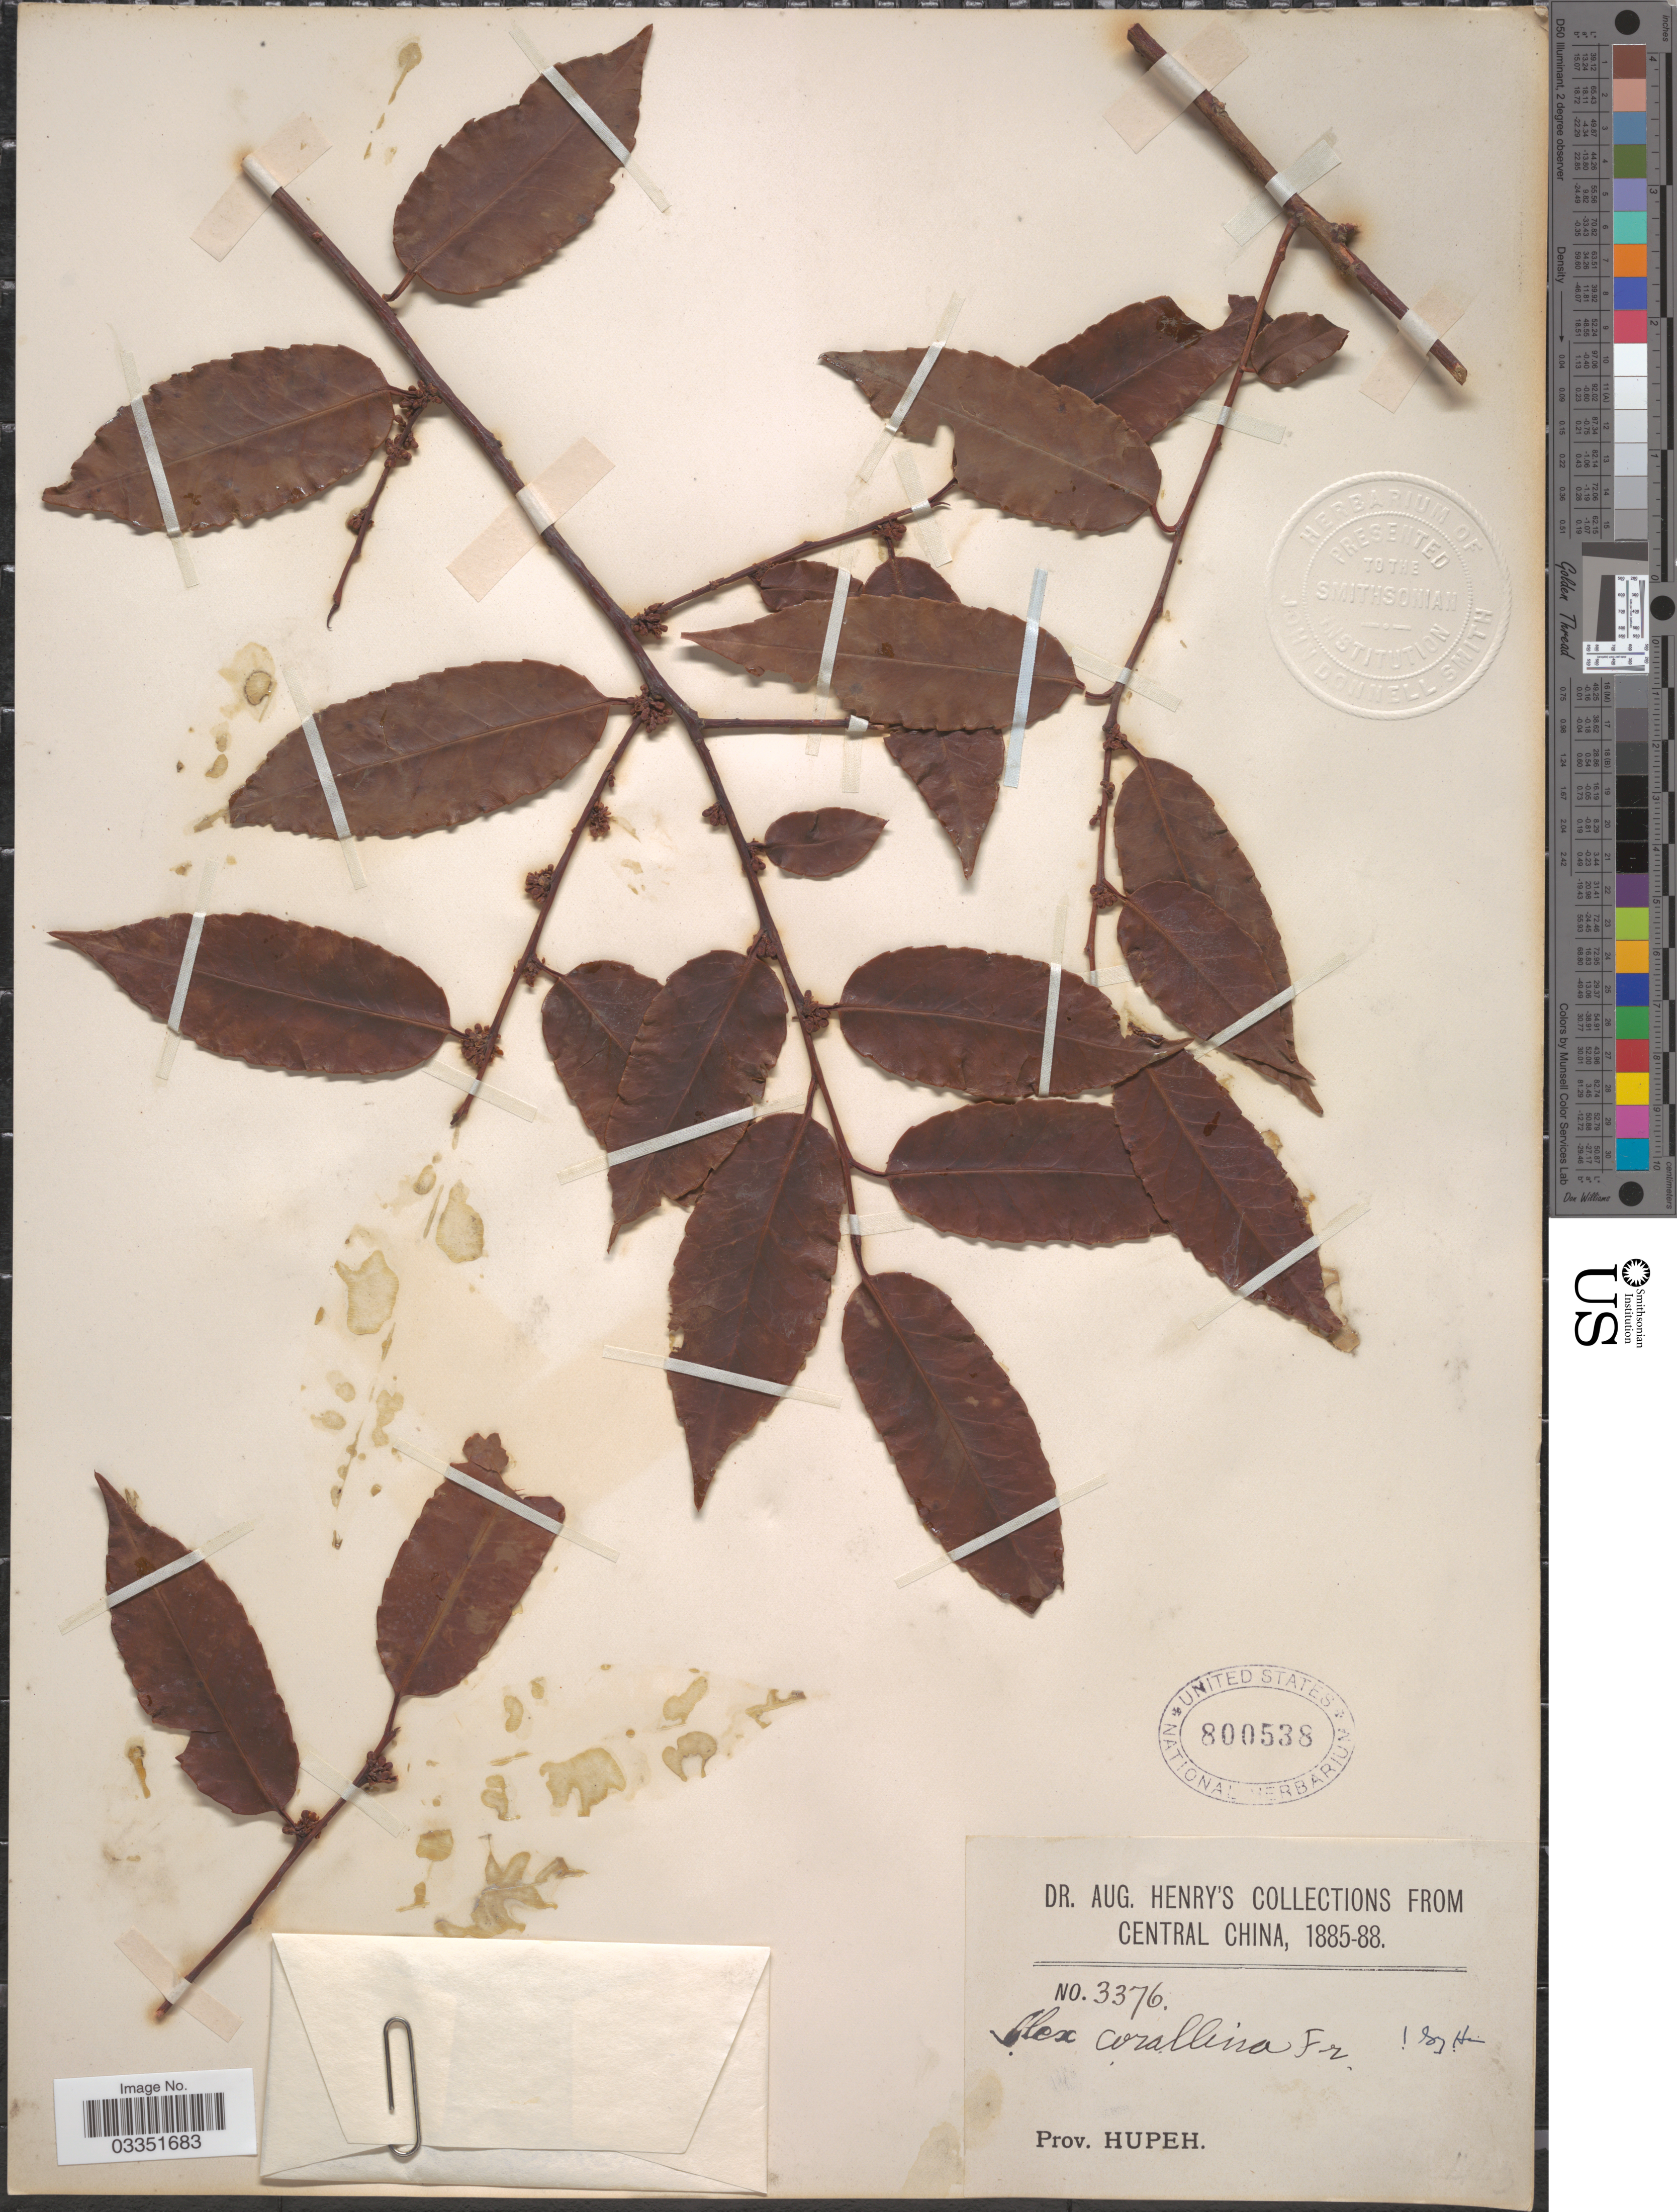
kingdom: Plantae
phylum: Tracheophyta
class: Magnoliopsida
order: Aquifoliales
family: Aquifoliaceae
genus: Ilex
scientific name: Ilex corallina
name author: Franch.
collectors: A. Henry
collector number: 3376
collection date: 1885/1888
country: China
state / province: Hubei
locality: Central China. Prov. Hupeh.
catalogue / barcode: US 800538